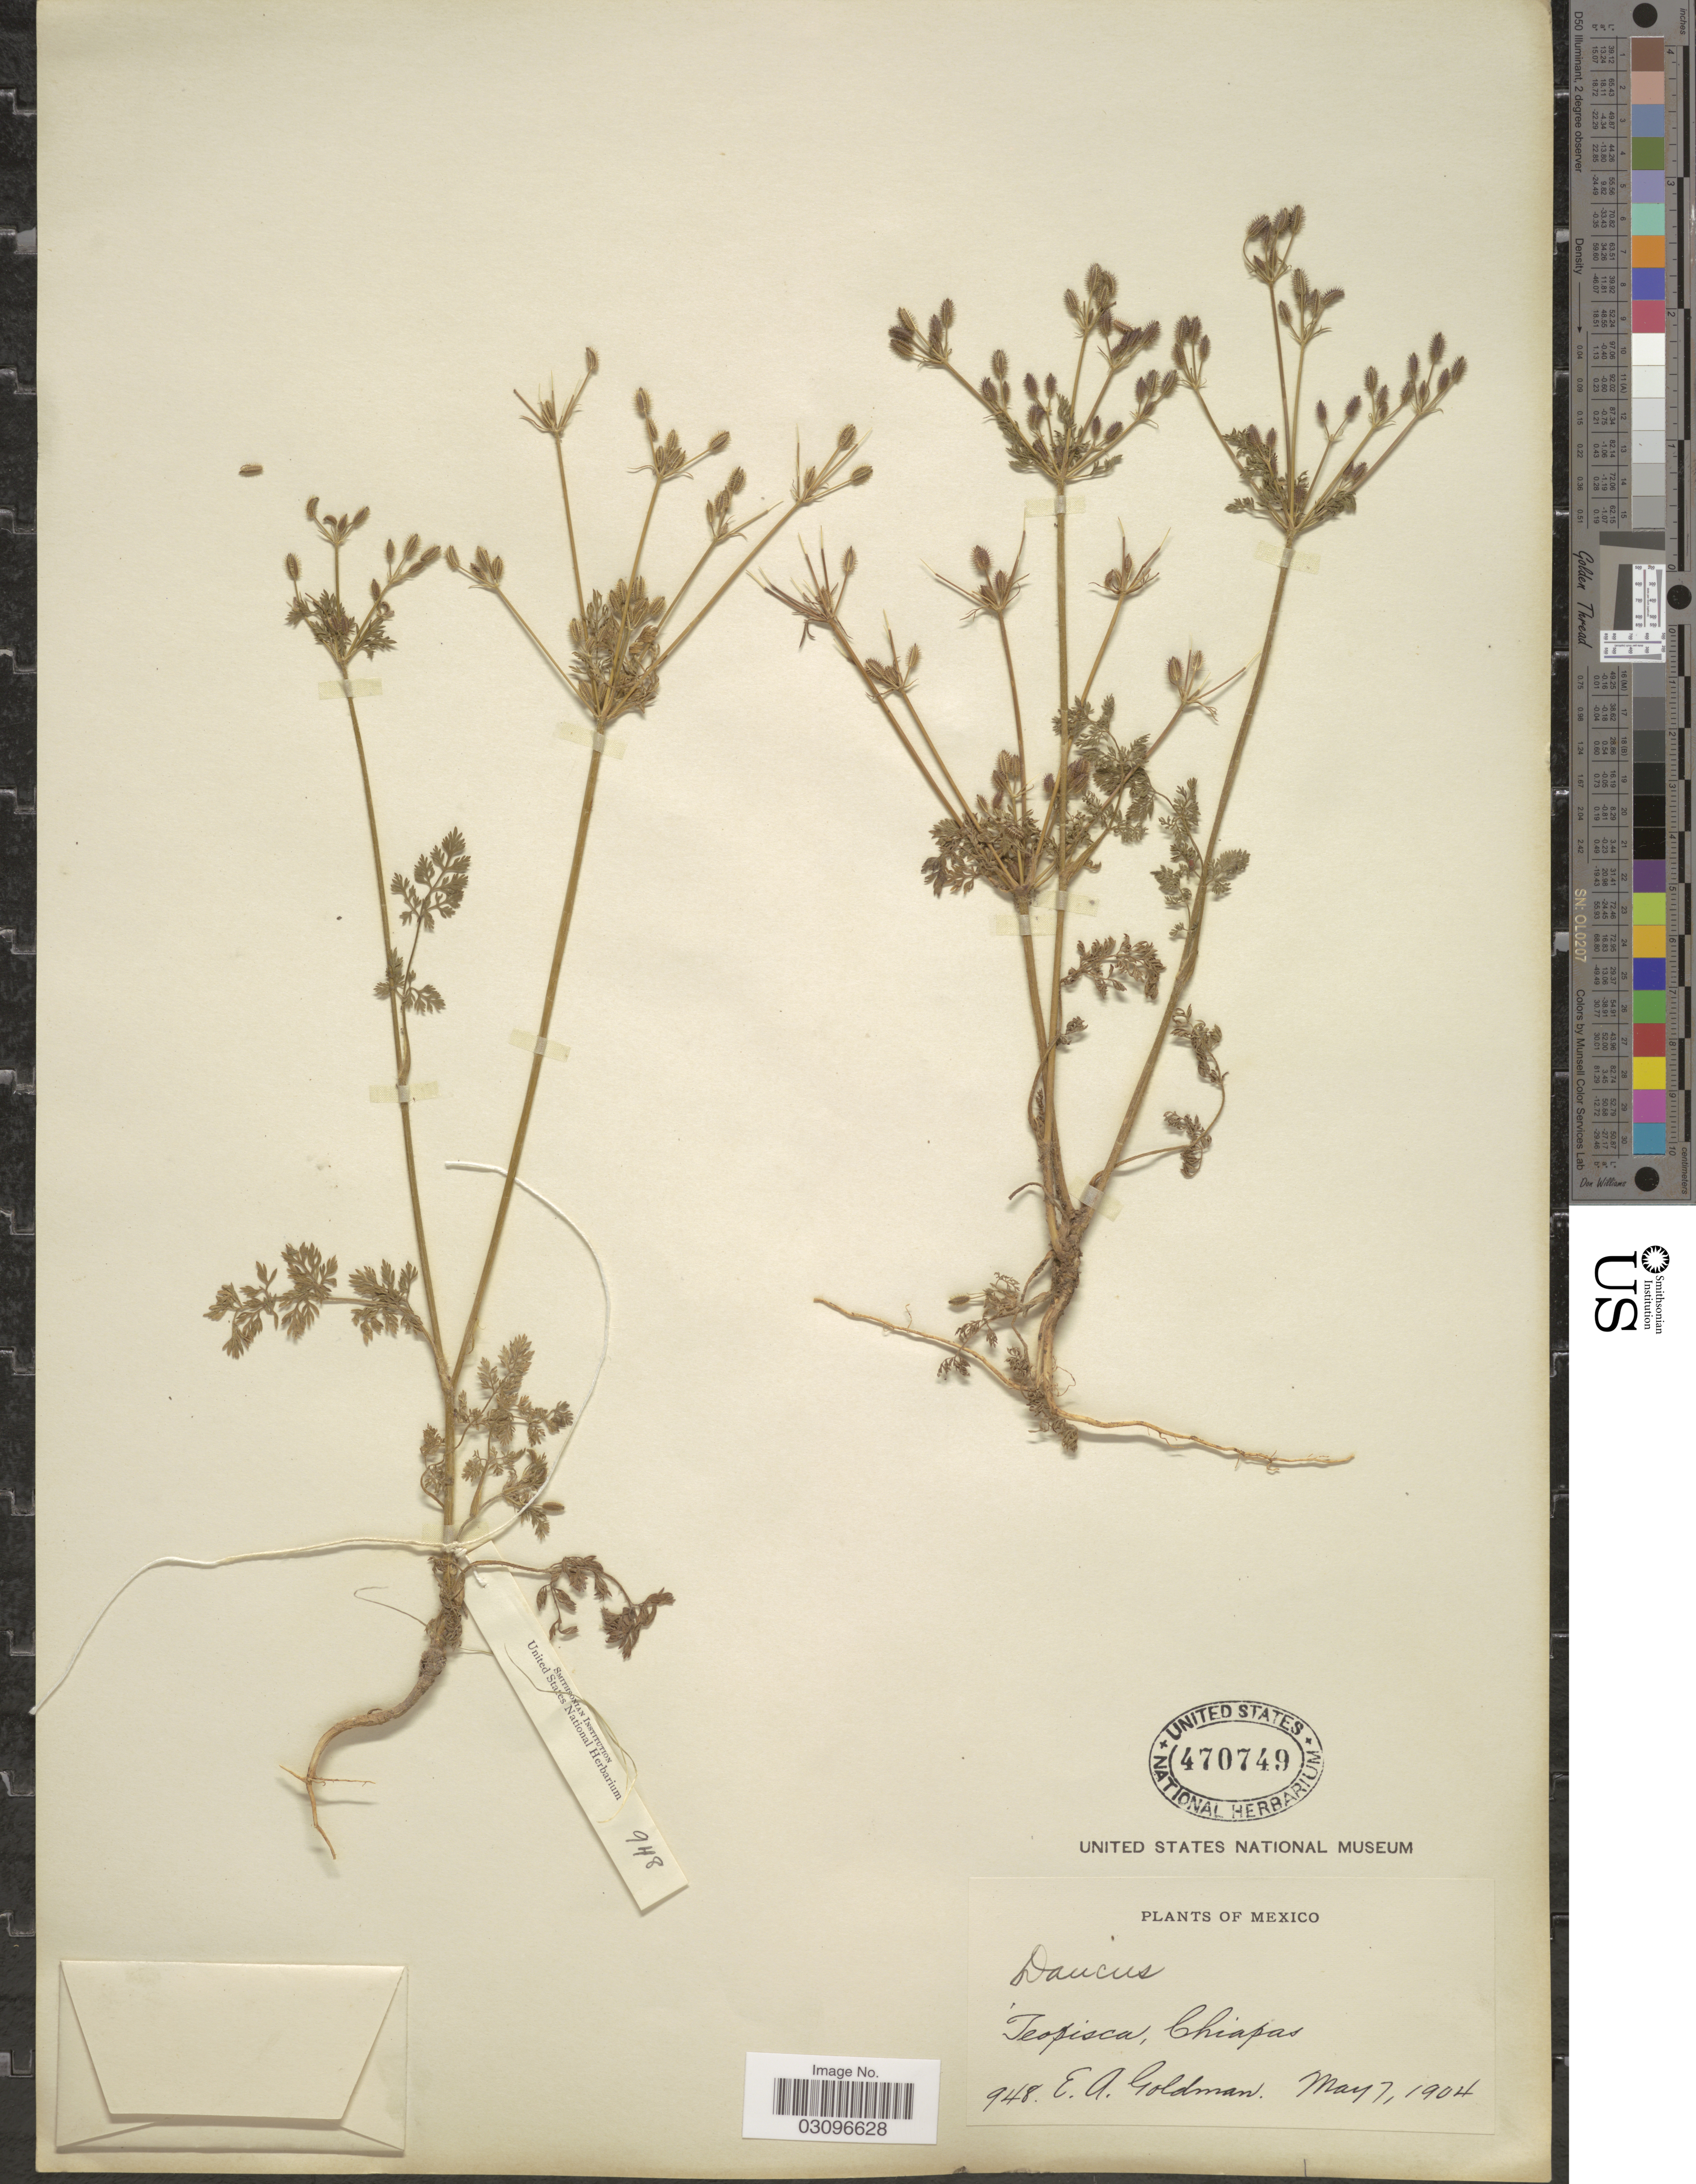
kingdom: Plantae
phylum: Tracheophyta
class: Magnoliopsida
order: Apiales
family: Apiaceae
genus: Daucus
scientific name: Daucus montanus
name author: Humb. & Bonpl. ex Spreng.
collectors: E. A. Goldman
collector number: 948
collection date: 1904-05-07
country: Mexico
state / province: Chiapas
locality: Teopisca.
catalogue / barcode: US 470749